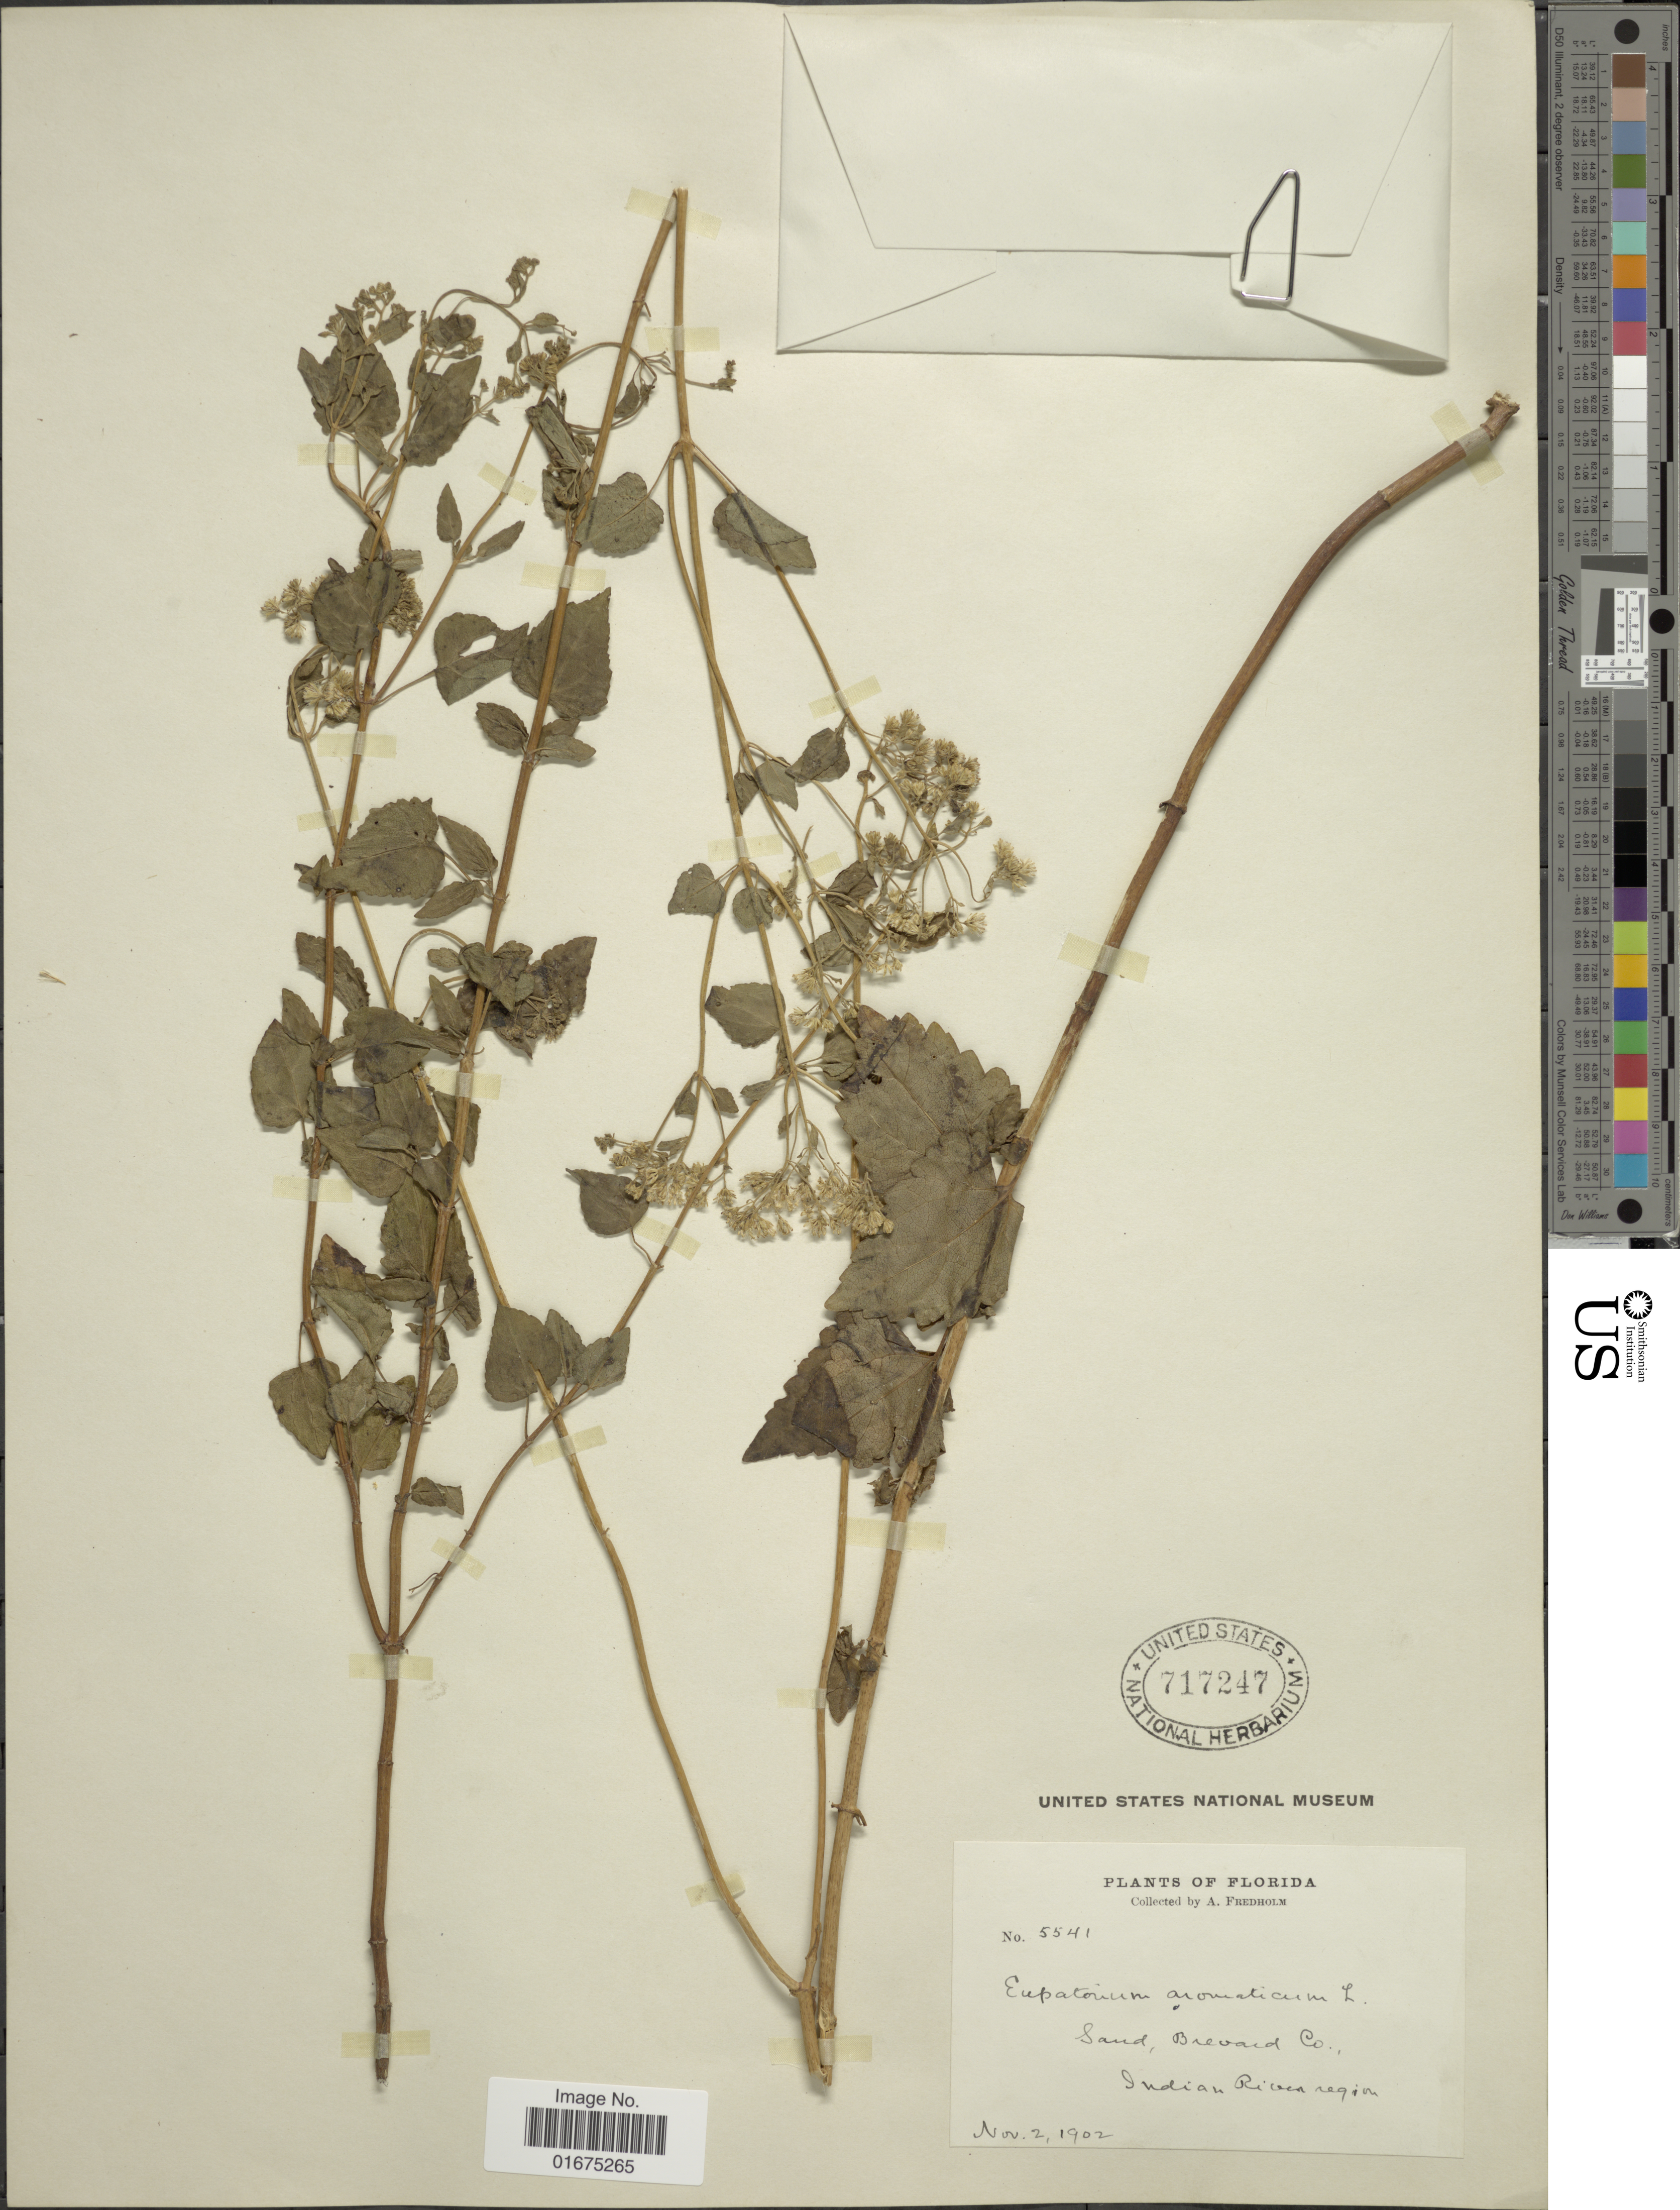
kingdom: Plantae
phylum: Tracheophyta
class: Magnoliopsida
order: Asterales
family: Asteraceae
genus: Ageratina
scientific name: Ageratina aromatica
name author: (L.) Spach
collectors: A. Fredholm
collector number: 5541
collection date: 1902-11-02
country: United States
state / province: Florida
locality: Sand, Brevard Co. Indian River Region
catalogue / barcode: US 717247